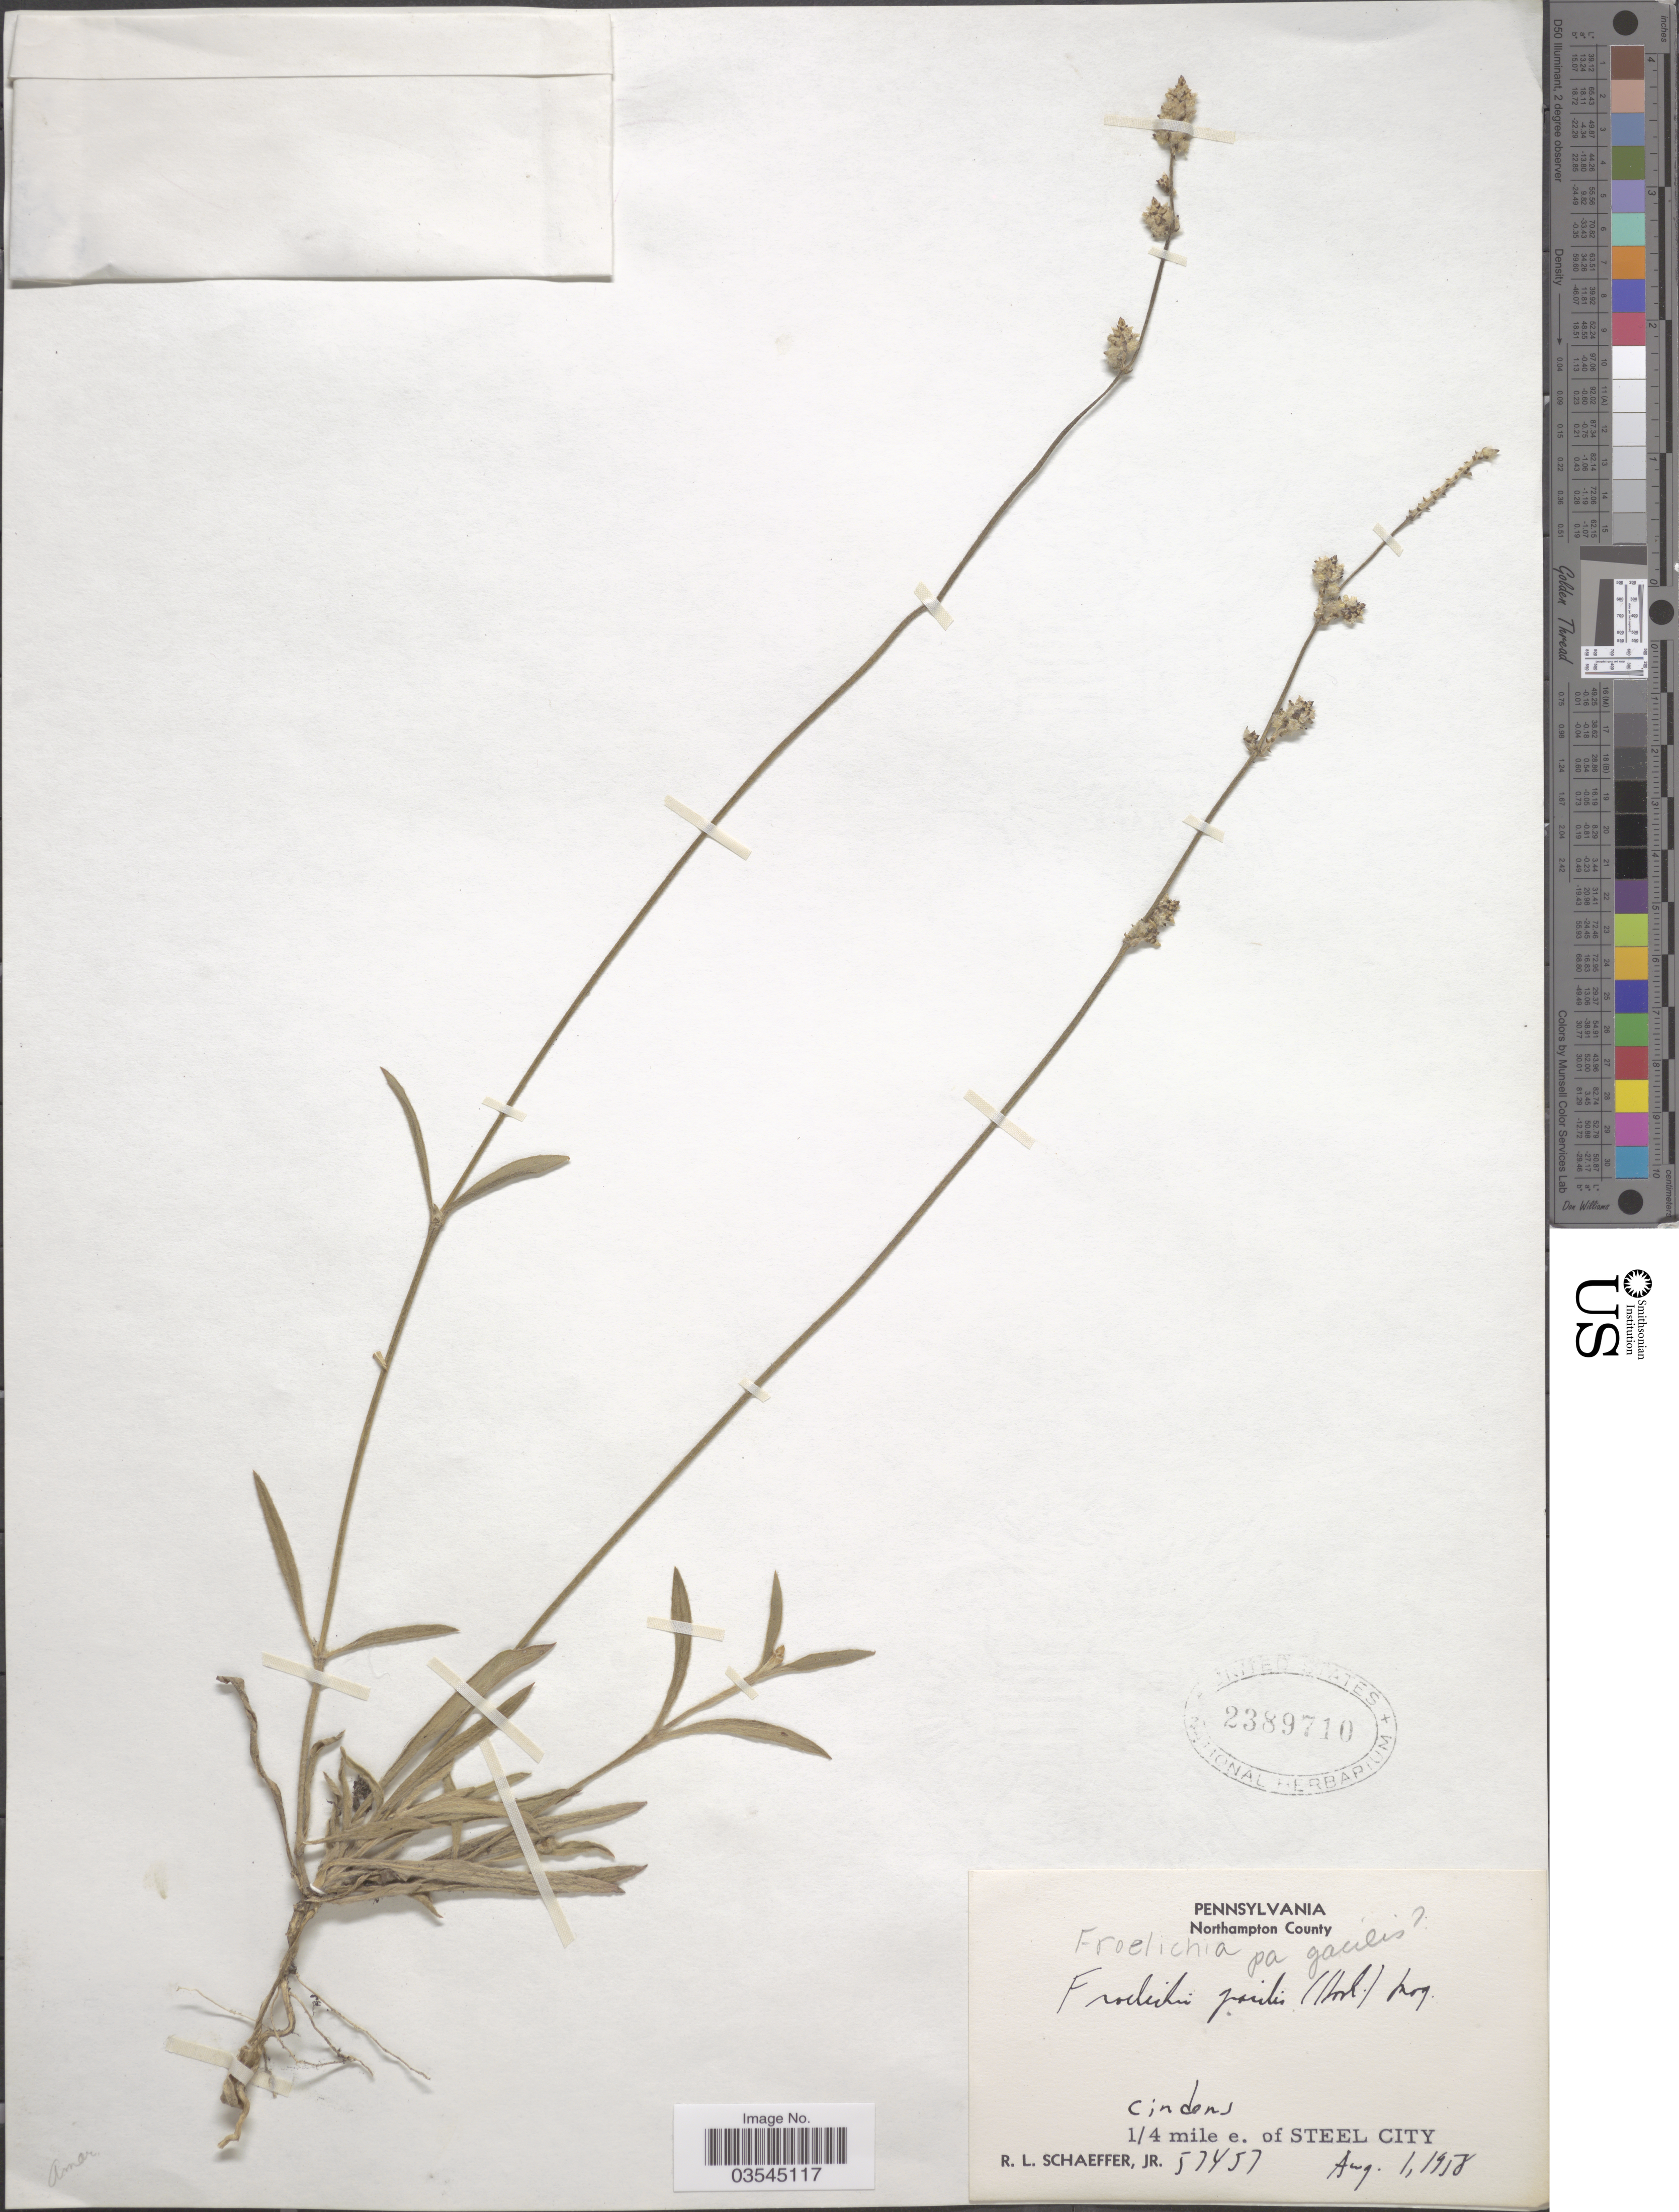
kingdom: Plantae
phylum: Tracheophyta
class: Magnoliopsida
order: Caryophyllales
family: Amaranthaceae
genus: Froelichia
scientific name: Froelichia gracilis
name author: (Hook.) Moq.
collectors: R. L. Schaeffer Jr.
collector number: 57457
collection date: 1958-08-01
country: United States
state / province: Pennsylvania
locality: Northampton County. 1/4 mile e. of Steel City.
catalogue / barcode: US 2389710